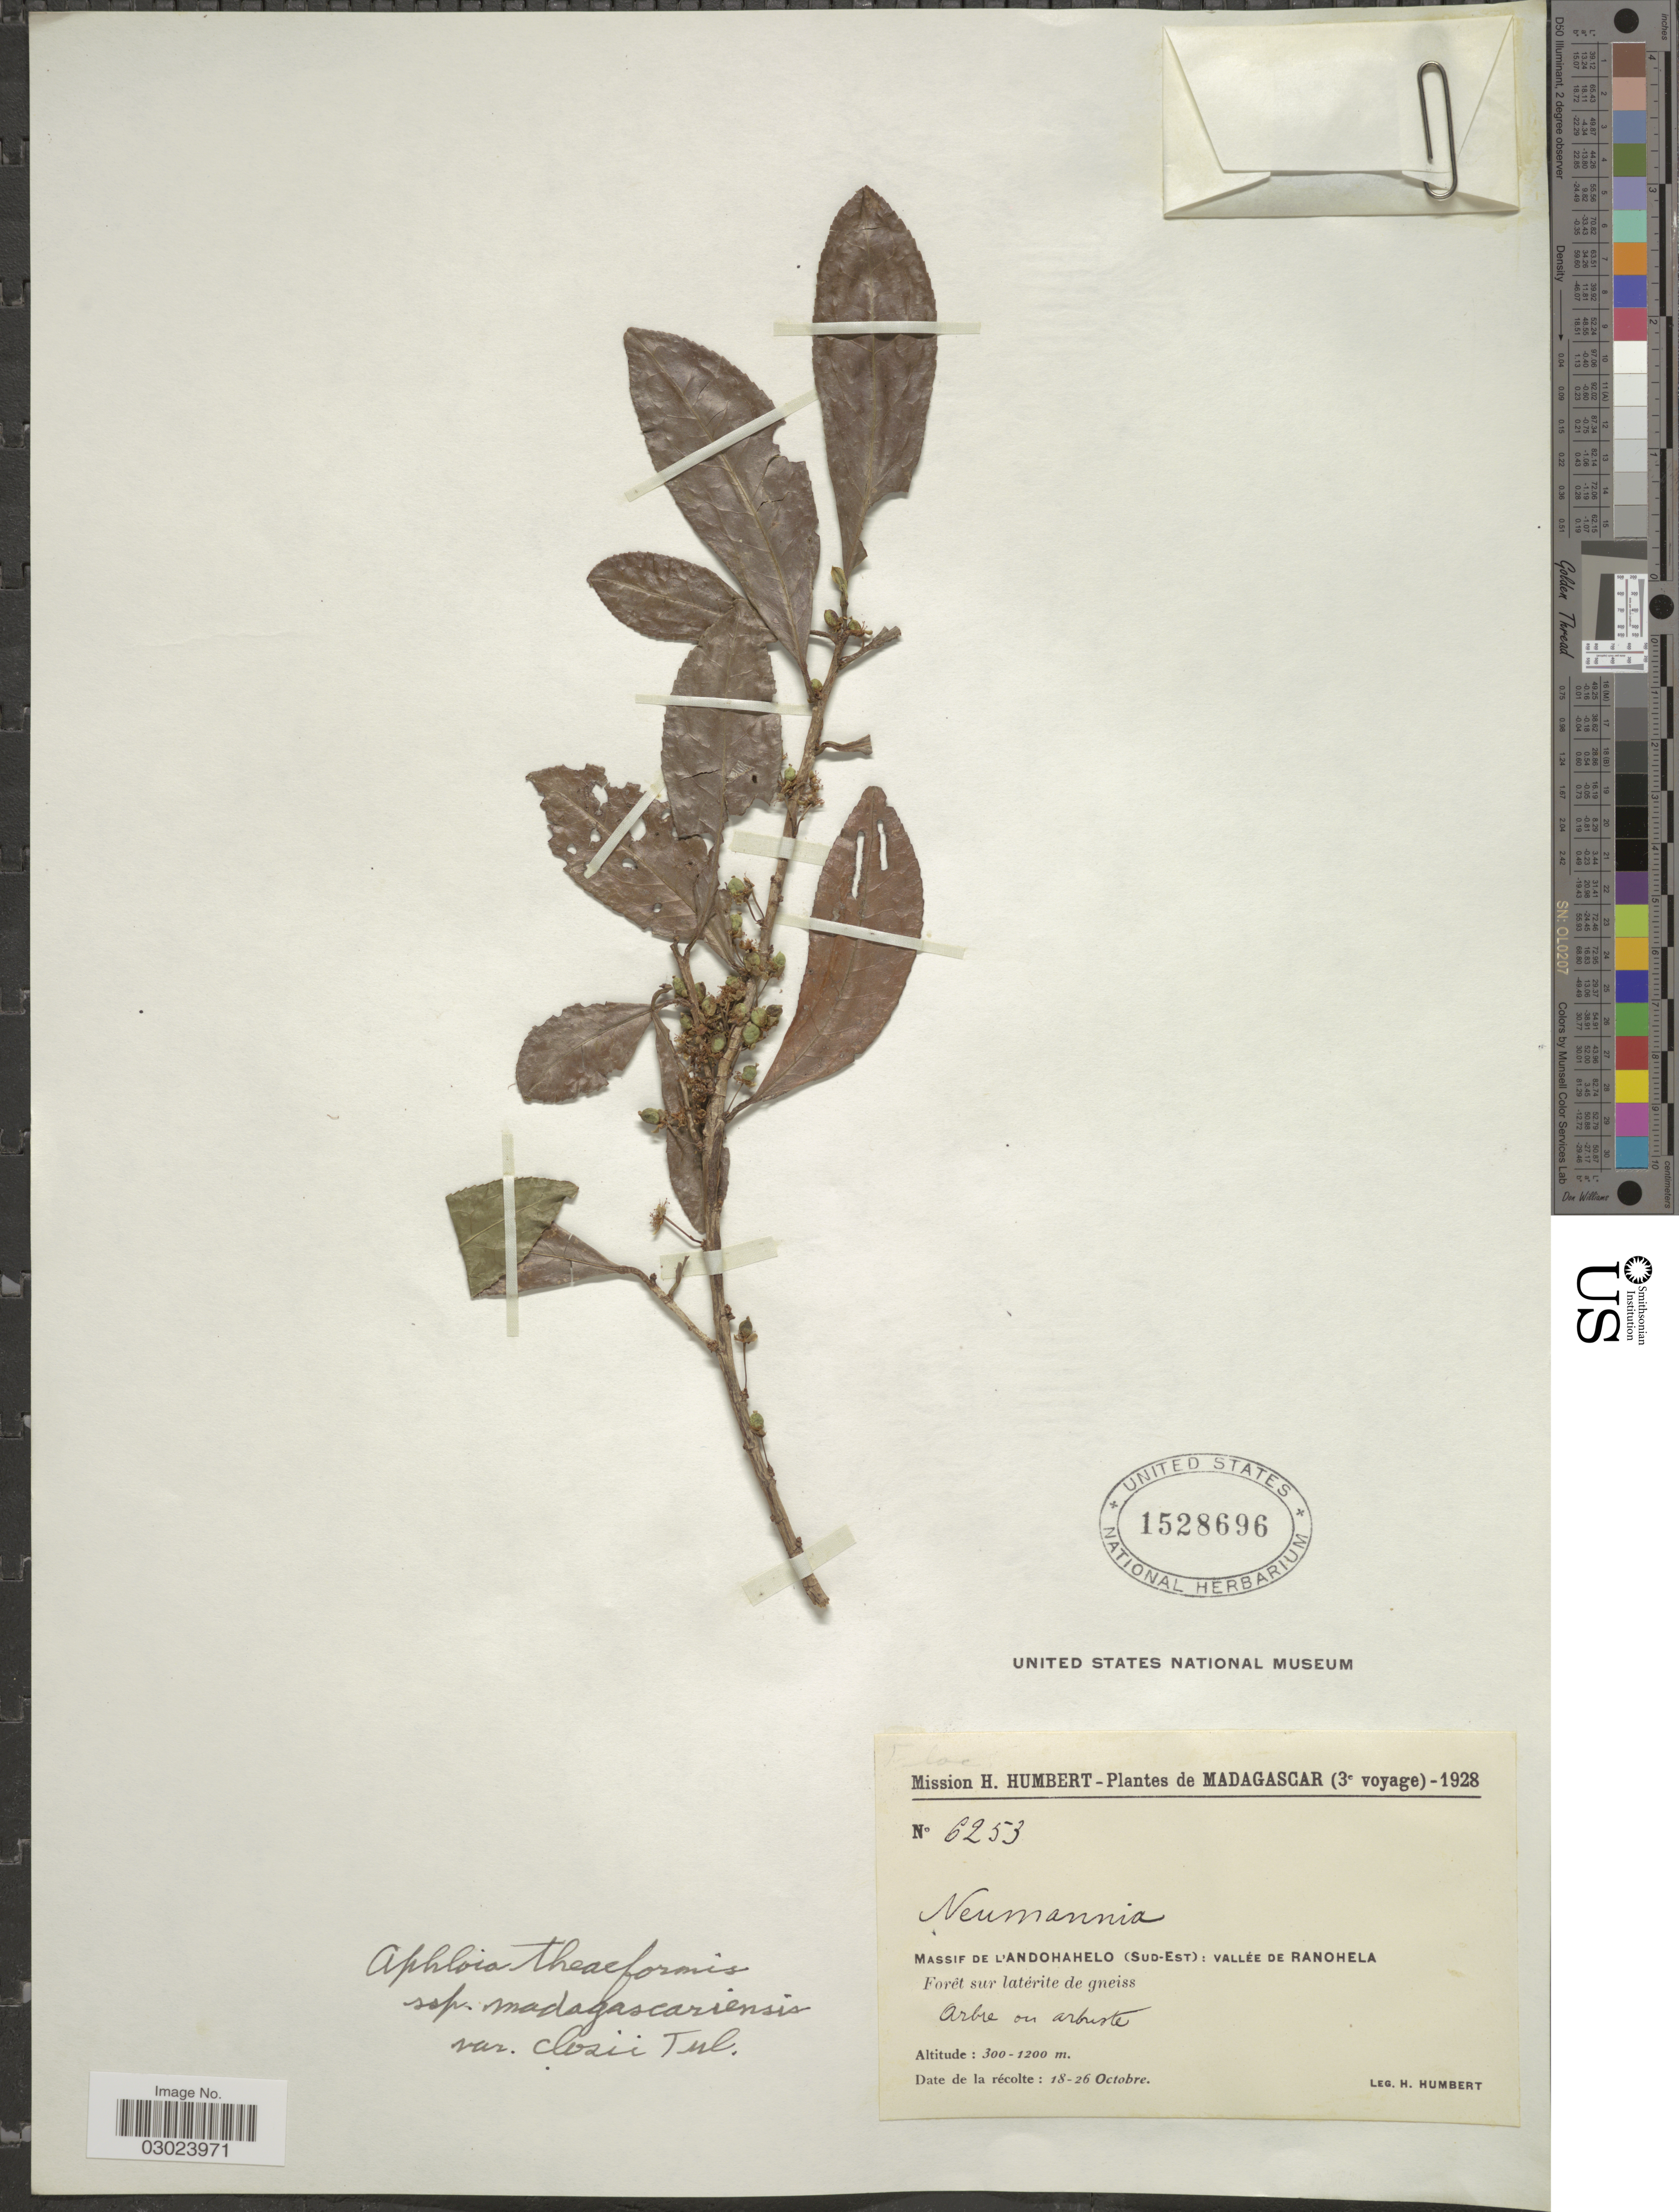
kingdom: Plantae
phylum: Tracheophyta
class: Magnoliopsida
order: Crossosomatales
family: Aphloiaceae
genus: Aphloia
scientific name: Aphloia theiformis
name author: (Vahl) Benn.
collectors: H. Humbert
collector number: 6253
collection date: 1928-10-18/1928-10-26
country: Madagascar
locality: Massif de l'Andohahelo (Sud-Est): Vallée de Ranohela.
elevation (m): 300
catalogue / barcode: US 1528696